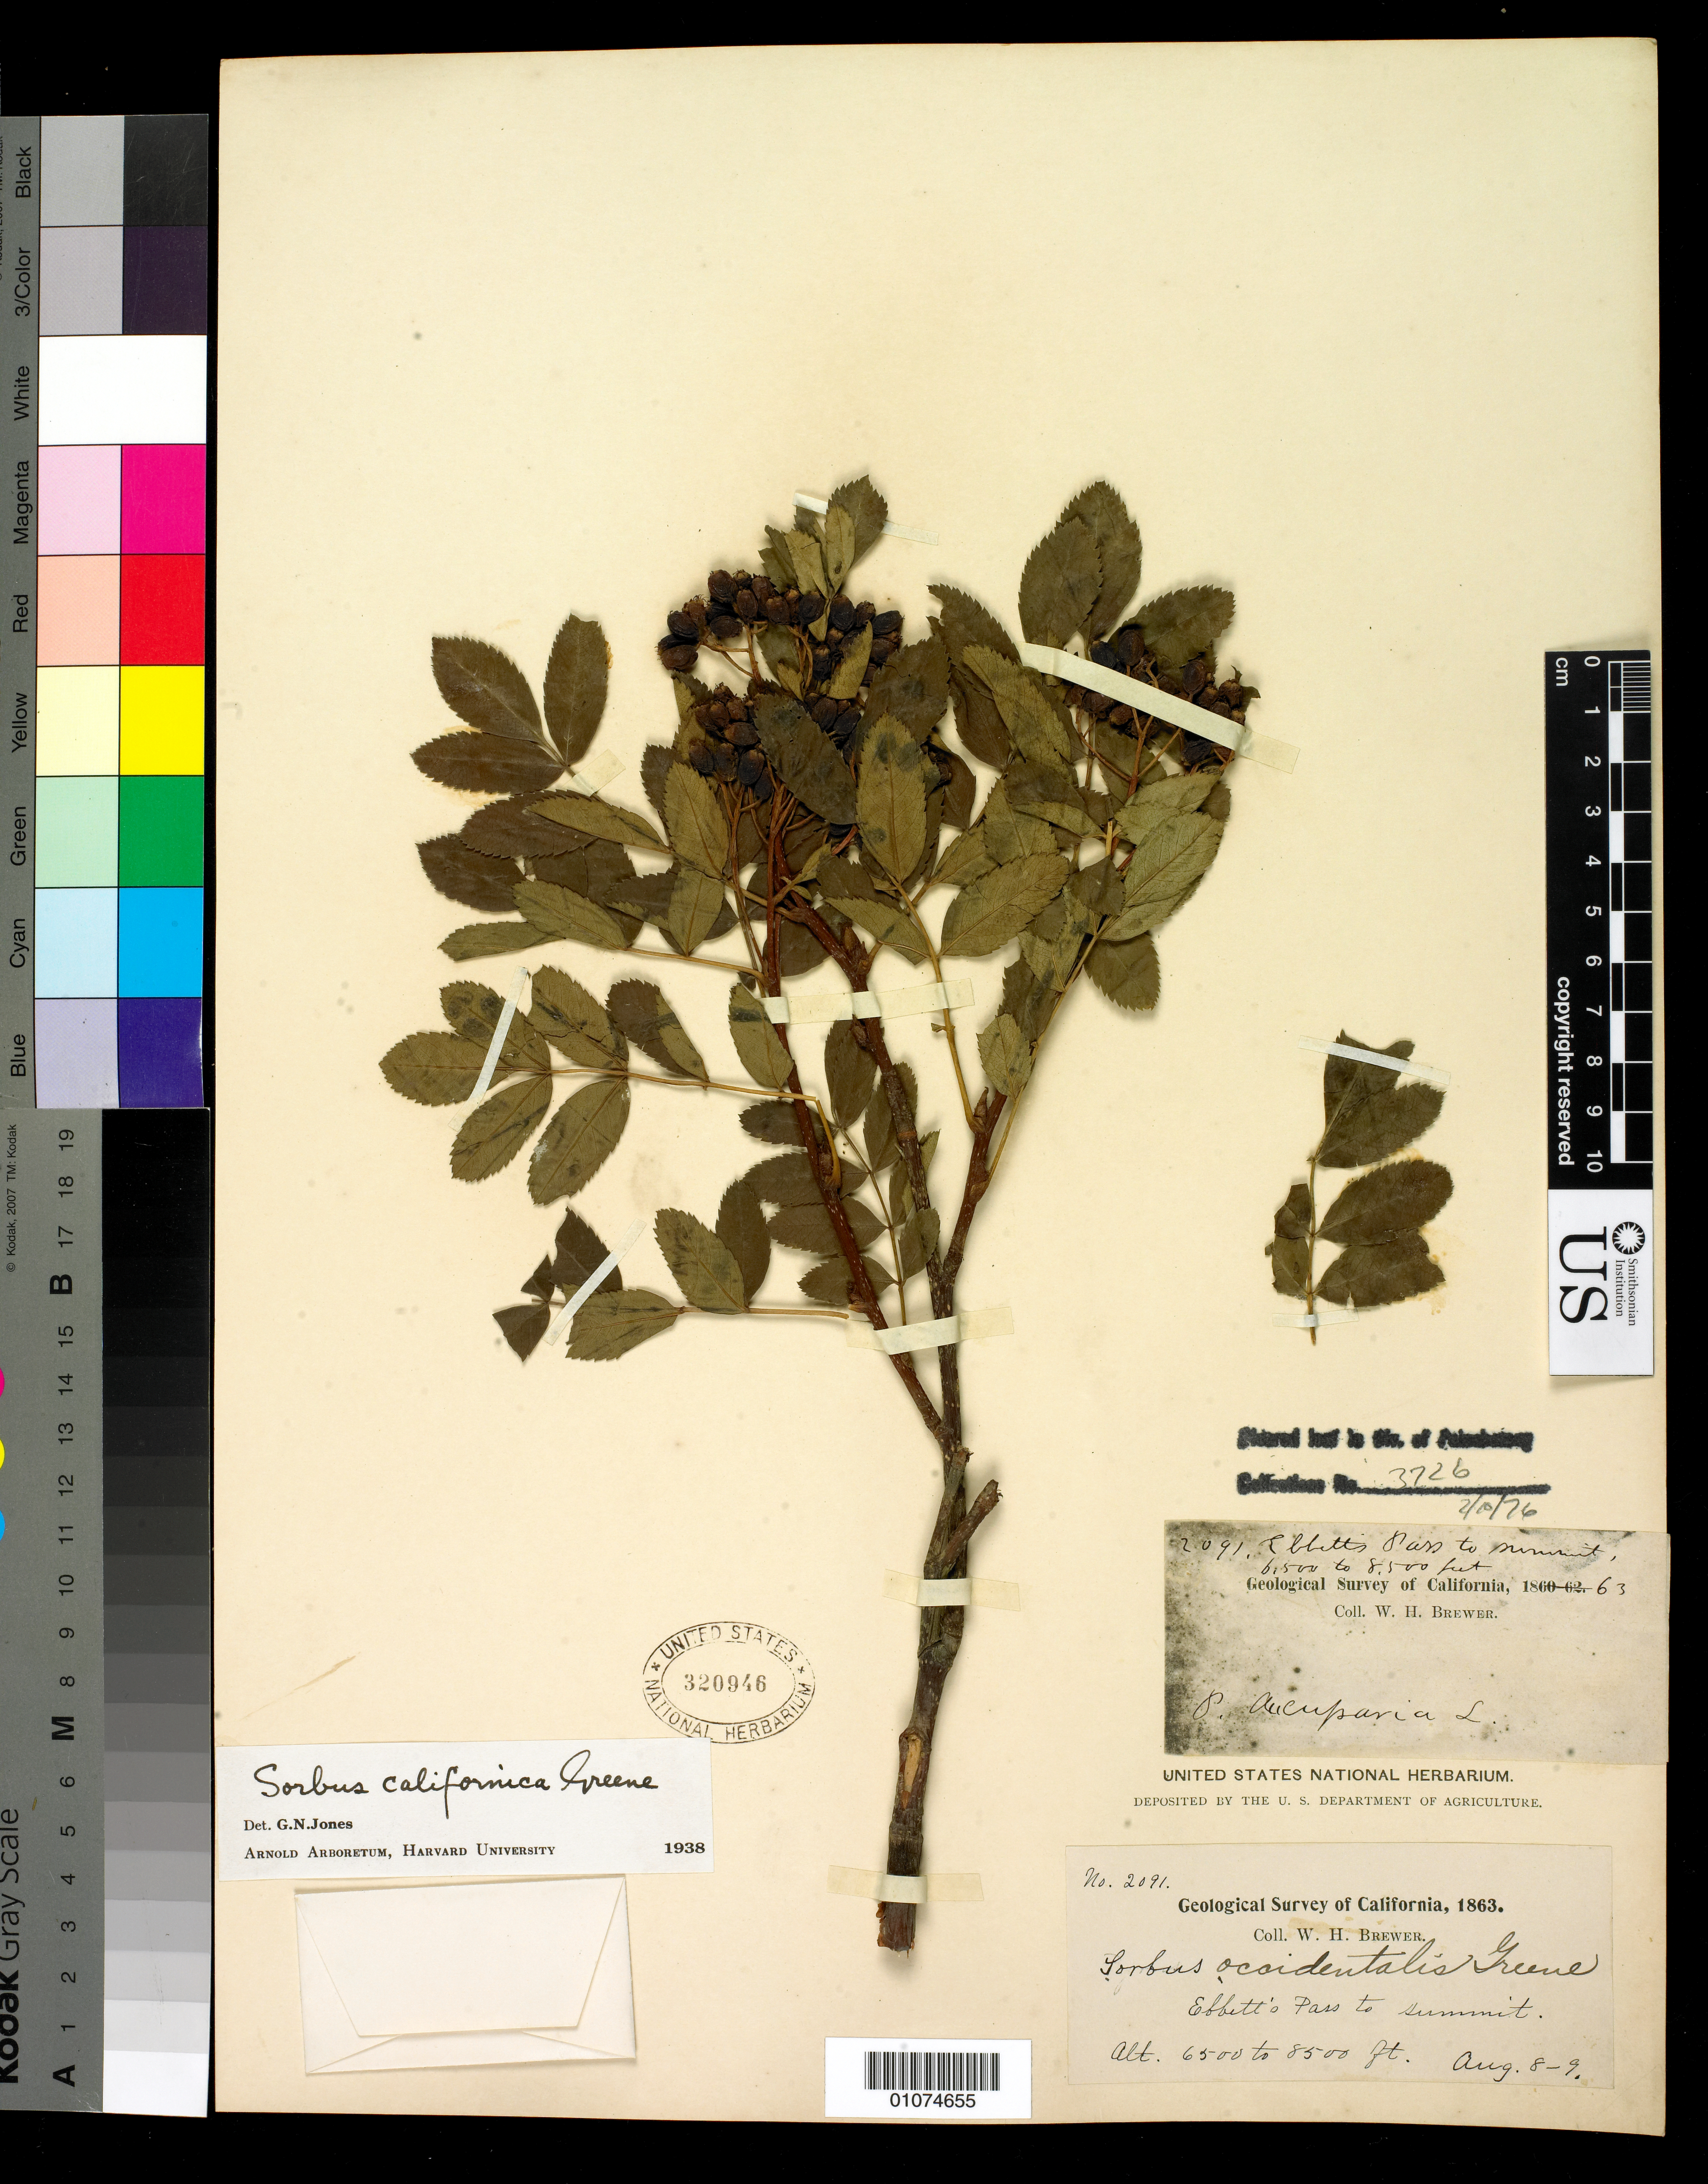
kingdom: Plantae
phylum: Tracheophyta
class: Magnoliopsida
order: Rosales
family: Rosaceae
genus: Sorbus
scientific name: Sorbus californica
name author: Greene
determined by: Jones, G. N.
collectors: W. H. Brewer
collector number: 2091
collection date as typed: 08 Aug 1863 to 09 Aug 1863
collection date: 1863-08-08/1863-08-09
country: United States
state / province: California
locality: Ebbett's Pass to summie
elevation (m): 1981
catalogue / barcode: US 320946